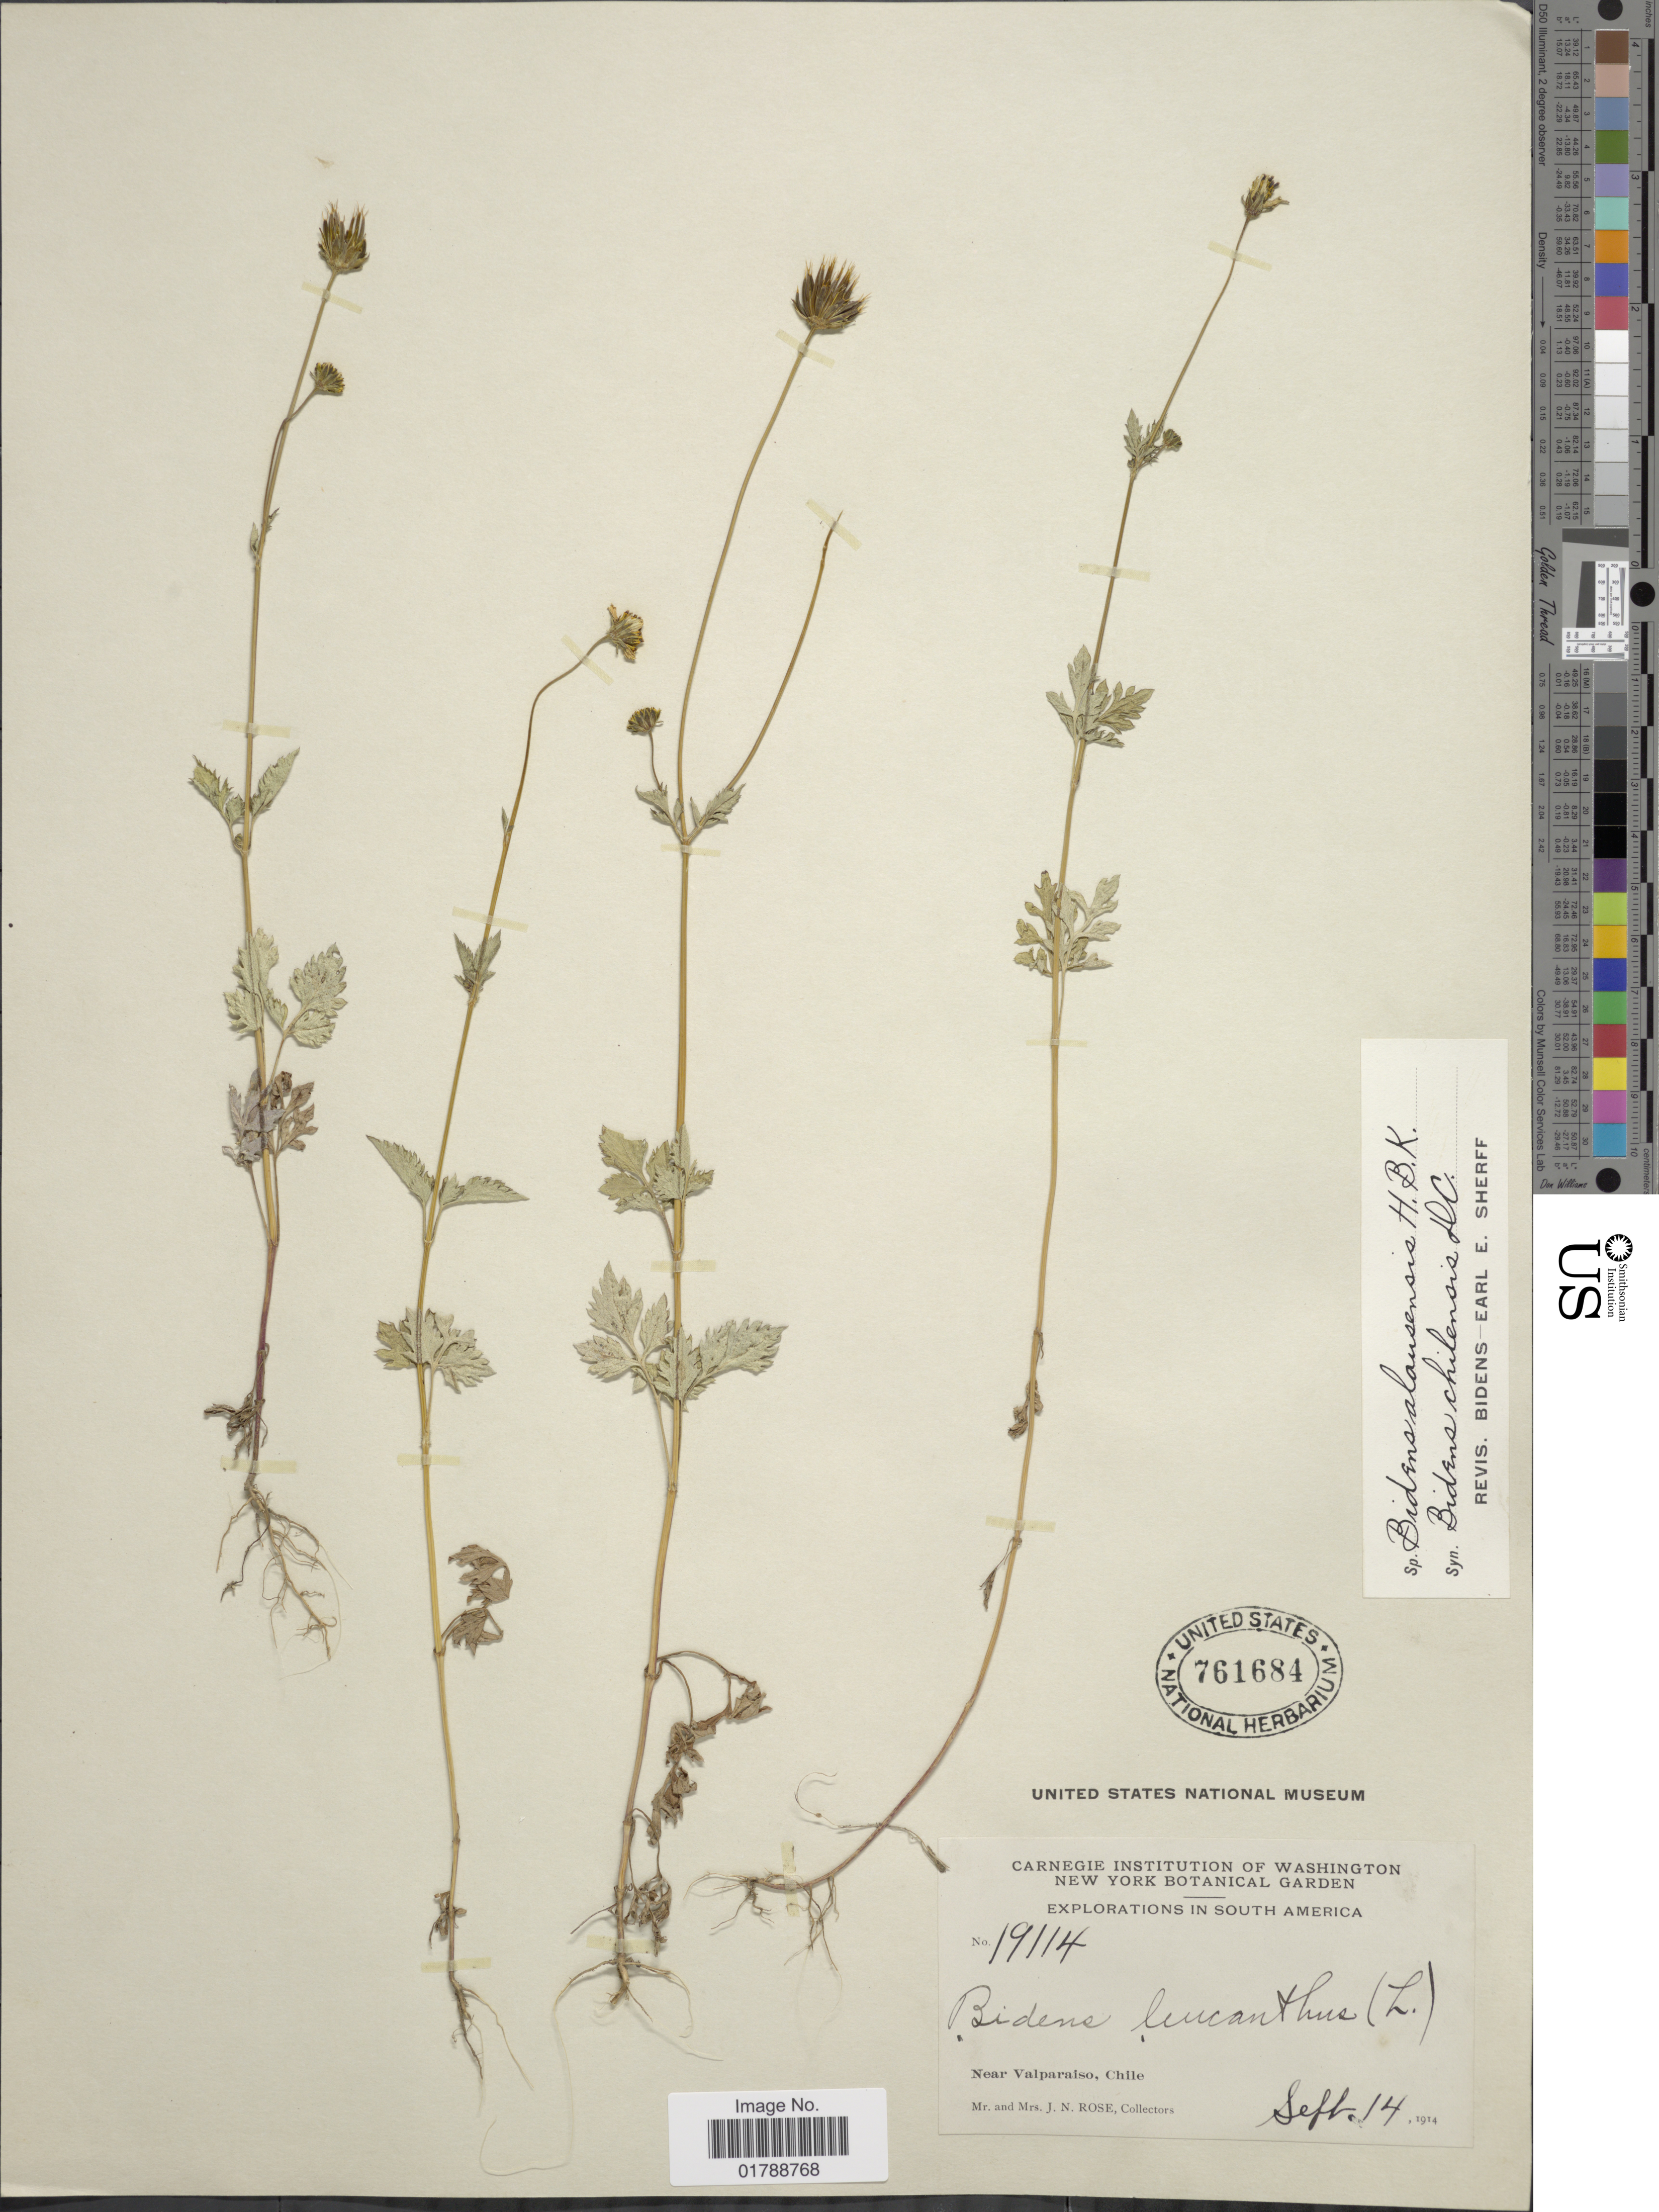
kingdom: Plantae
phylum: Tracheophyta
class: Magnoliopsida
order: Asterales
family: Asteraceae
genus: Bidens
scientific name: Bidens pilosa var. alausensis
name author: Sherff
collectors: J. N. Rose & L. B. Rose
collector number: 19114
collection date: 1914-09-14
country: Chile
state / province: Valparaíso (V)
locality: Near Valparaiso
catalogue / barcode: US 761684